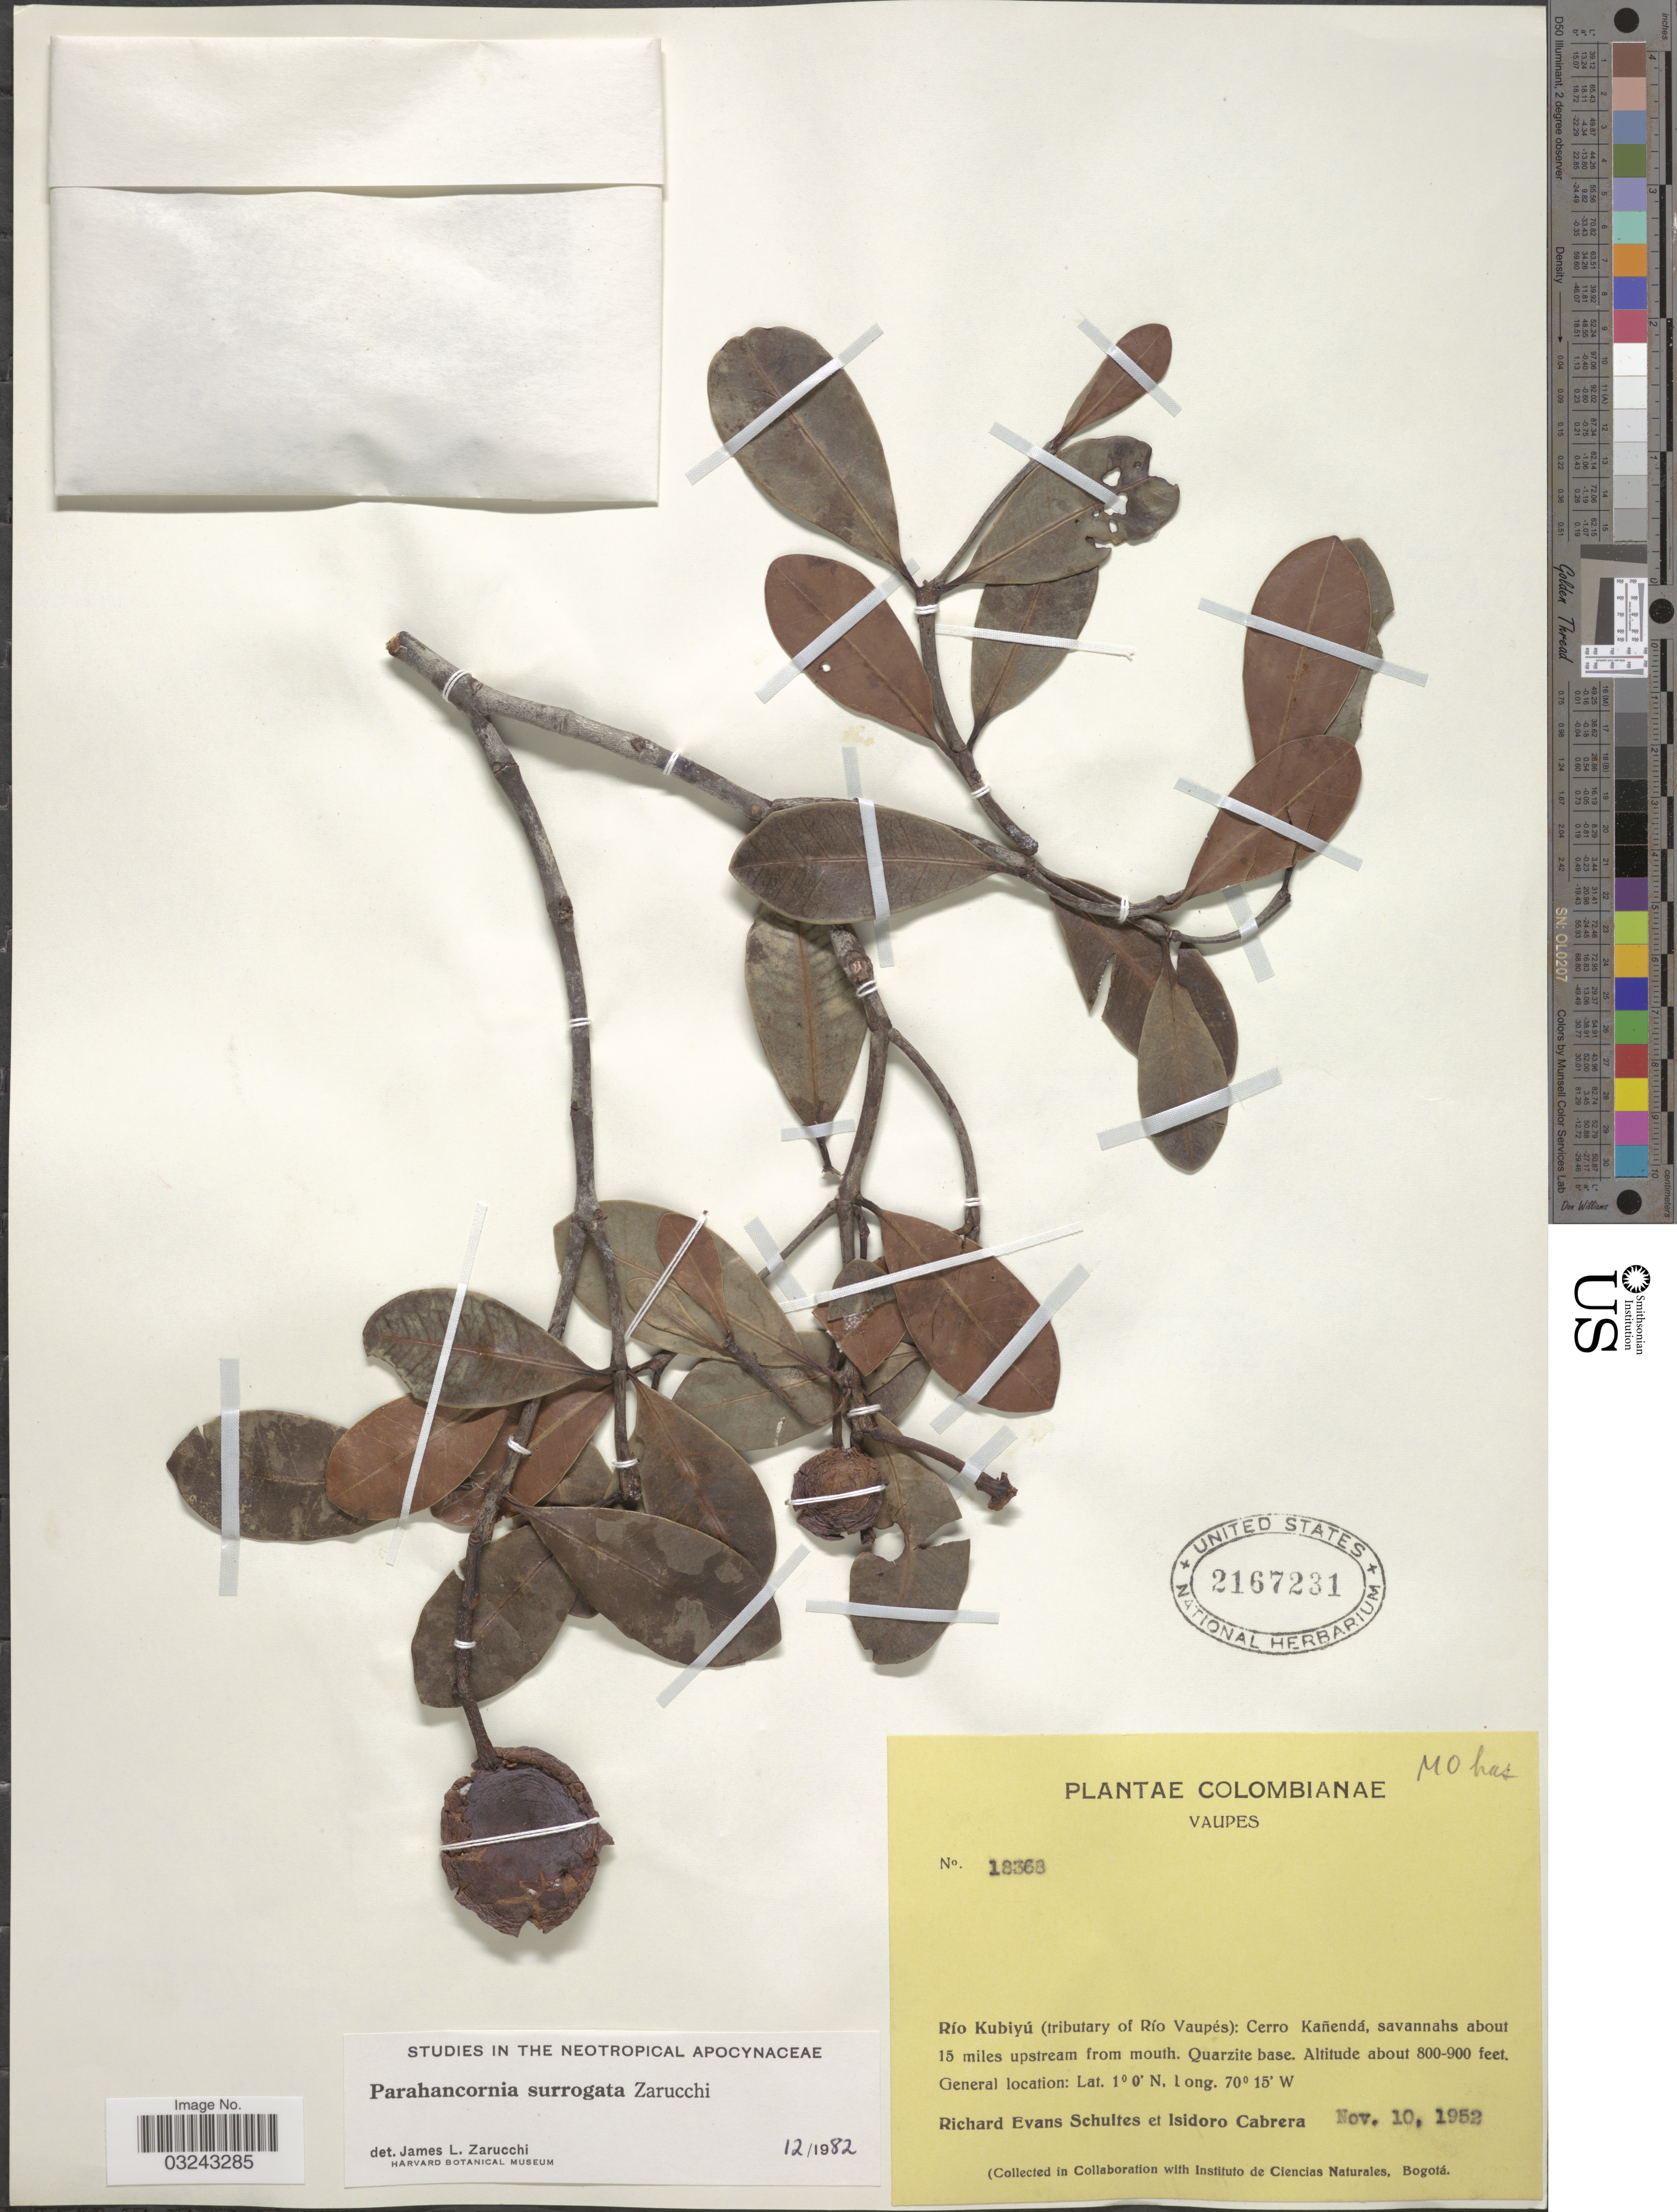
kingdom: Plantae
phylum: Tracheophyta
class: Magnoliopsida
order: Gentianales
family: Apocynaceae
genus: Parahancornia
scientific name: Parahancornia surrogata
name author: Zarucchi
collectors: R. E. Schultes & I. Cabrera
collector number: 18368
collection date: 1952-11-10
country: Colombia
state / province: Vaupés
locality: Río Kubiyú (tributary of Río Vaupés): Cerro Kañendá, savannahs about 15 miles upstream from mouth. Quartzite base.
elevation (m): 244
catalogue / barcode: US 2167231